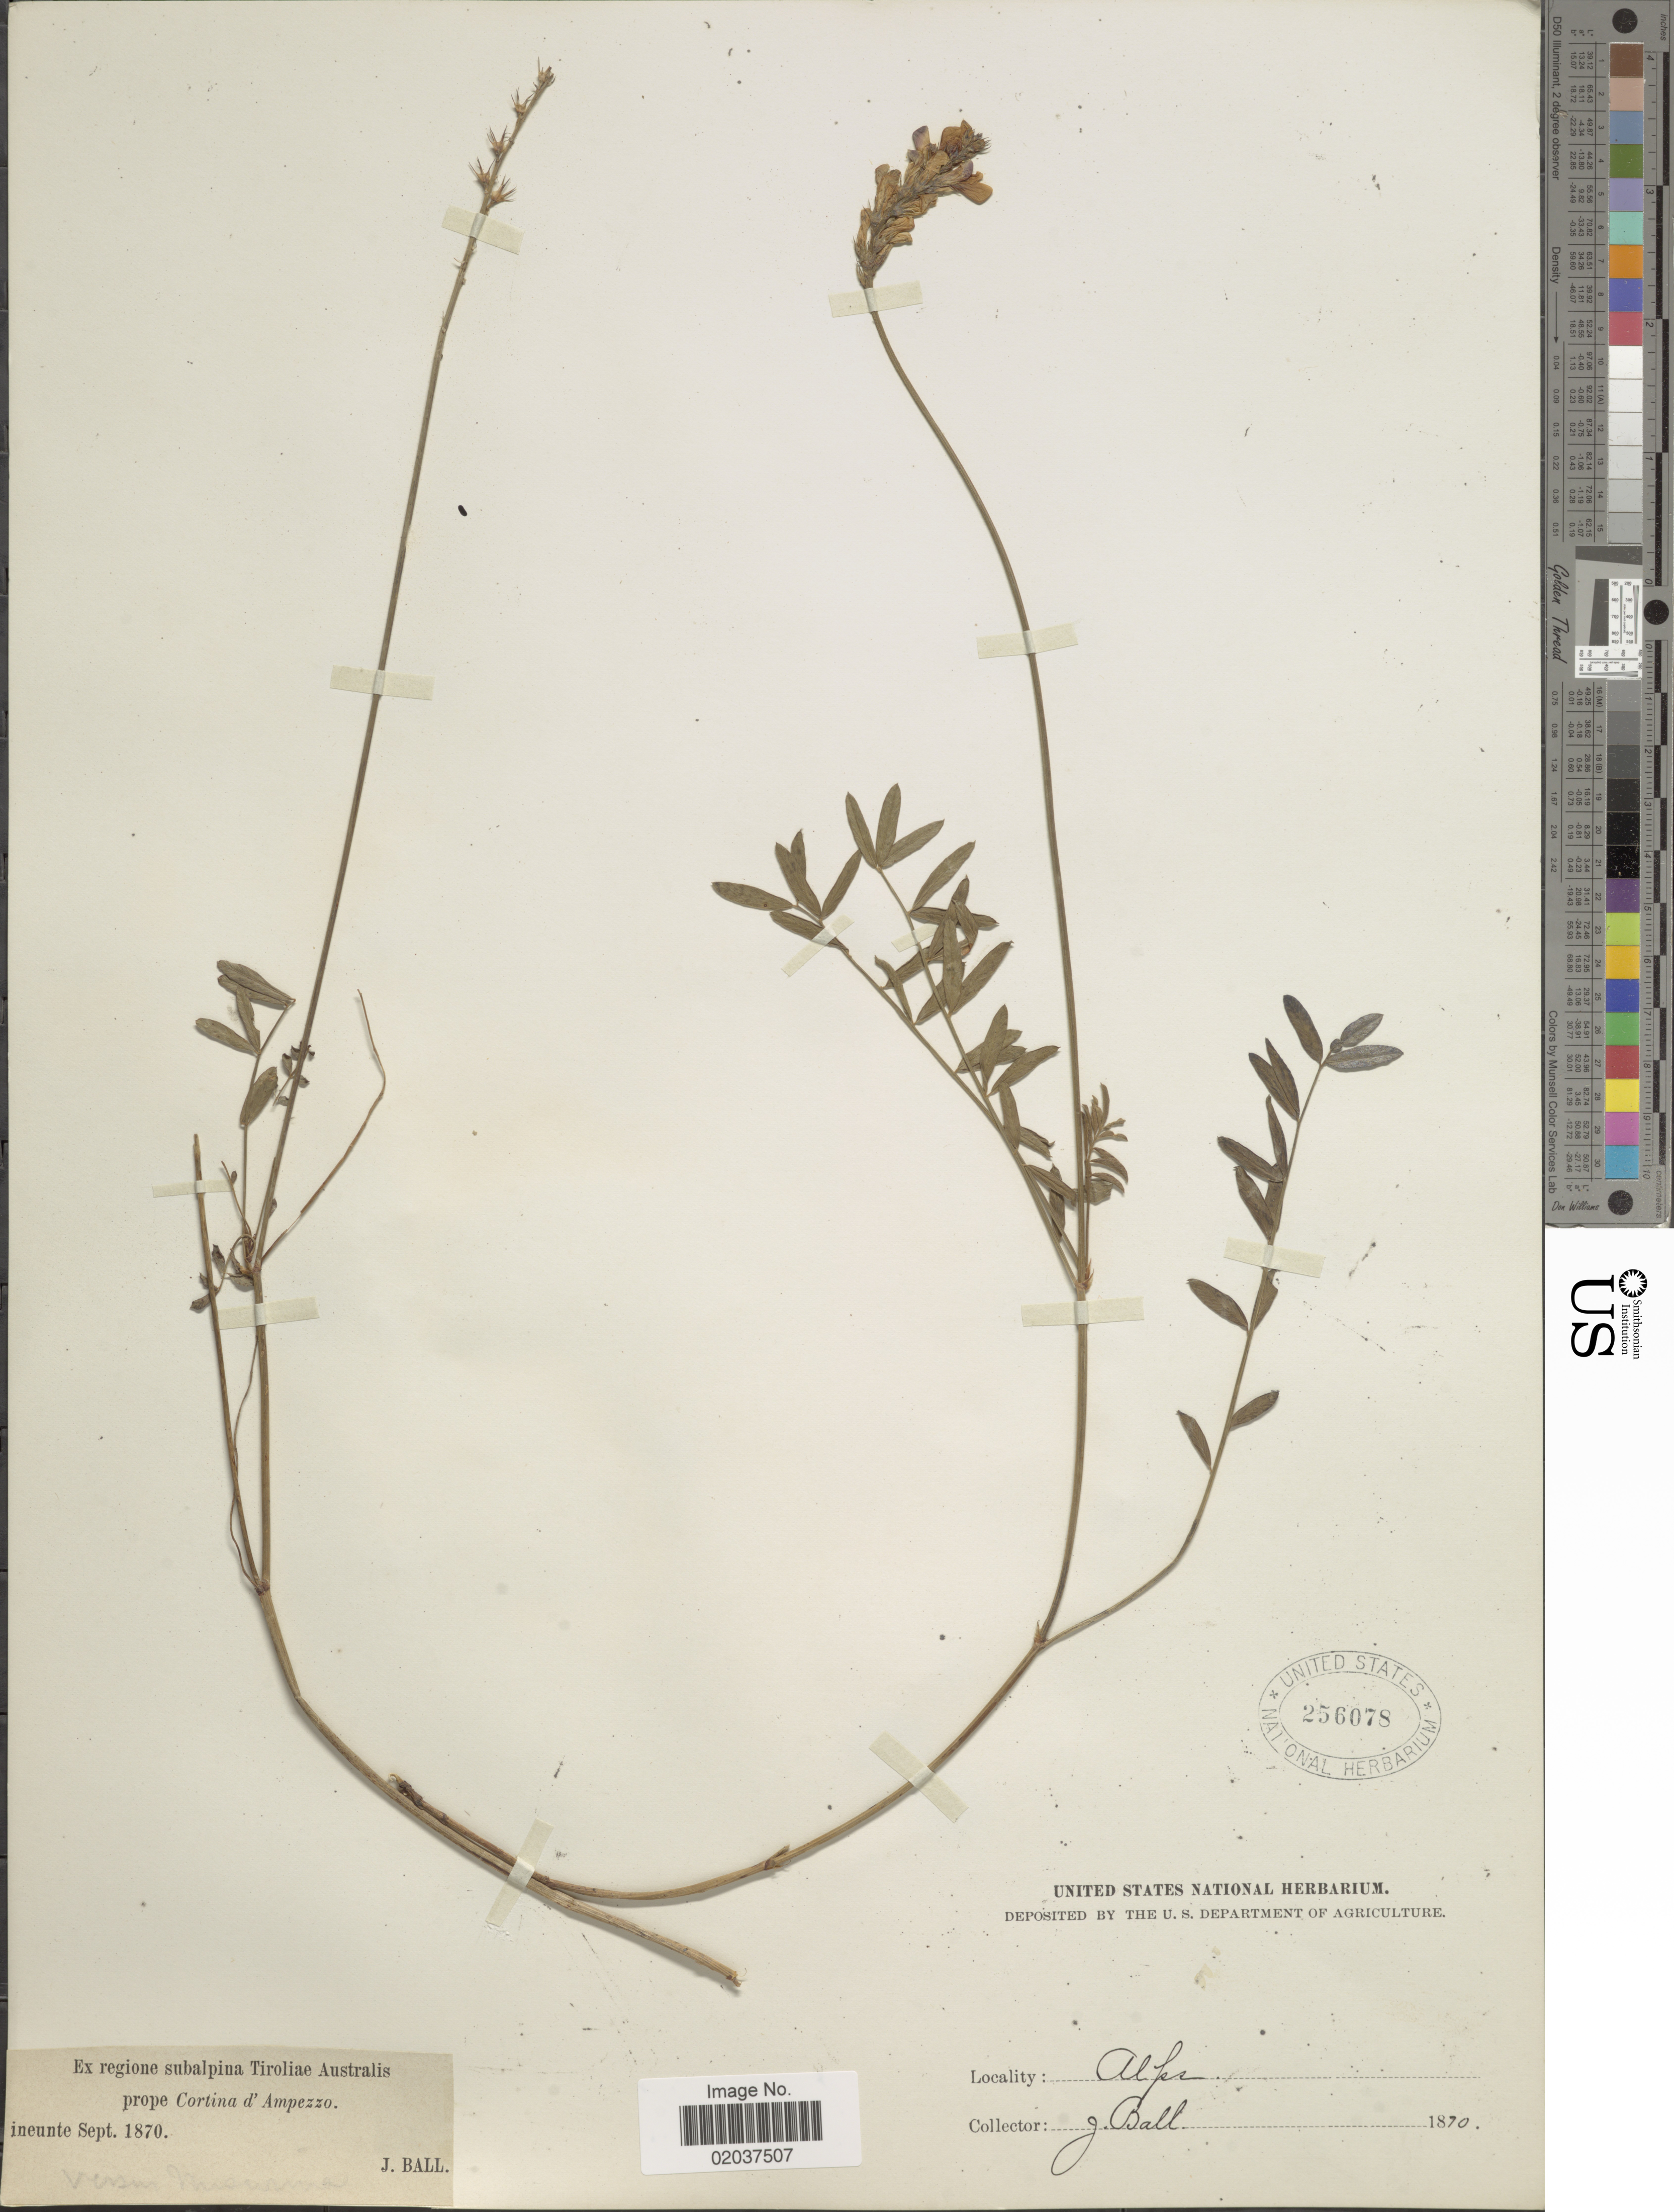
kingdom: Plantae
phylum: Tracheophyta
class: Magnoliopsida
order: Fabales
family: Fabaceae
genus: Astragalus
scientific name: Astragalus sp.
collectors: J. Ball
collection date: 1870-09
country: Austria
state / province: Tirol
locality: Subalpina Tiroliae Australis prope Cortina d'Ampezzo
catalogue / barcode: US 256078